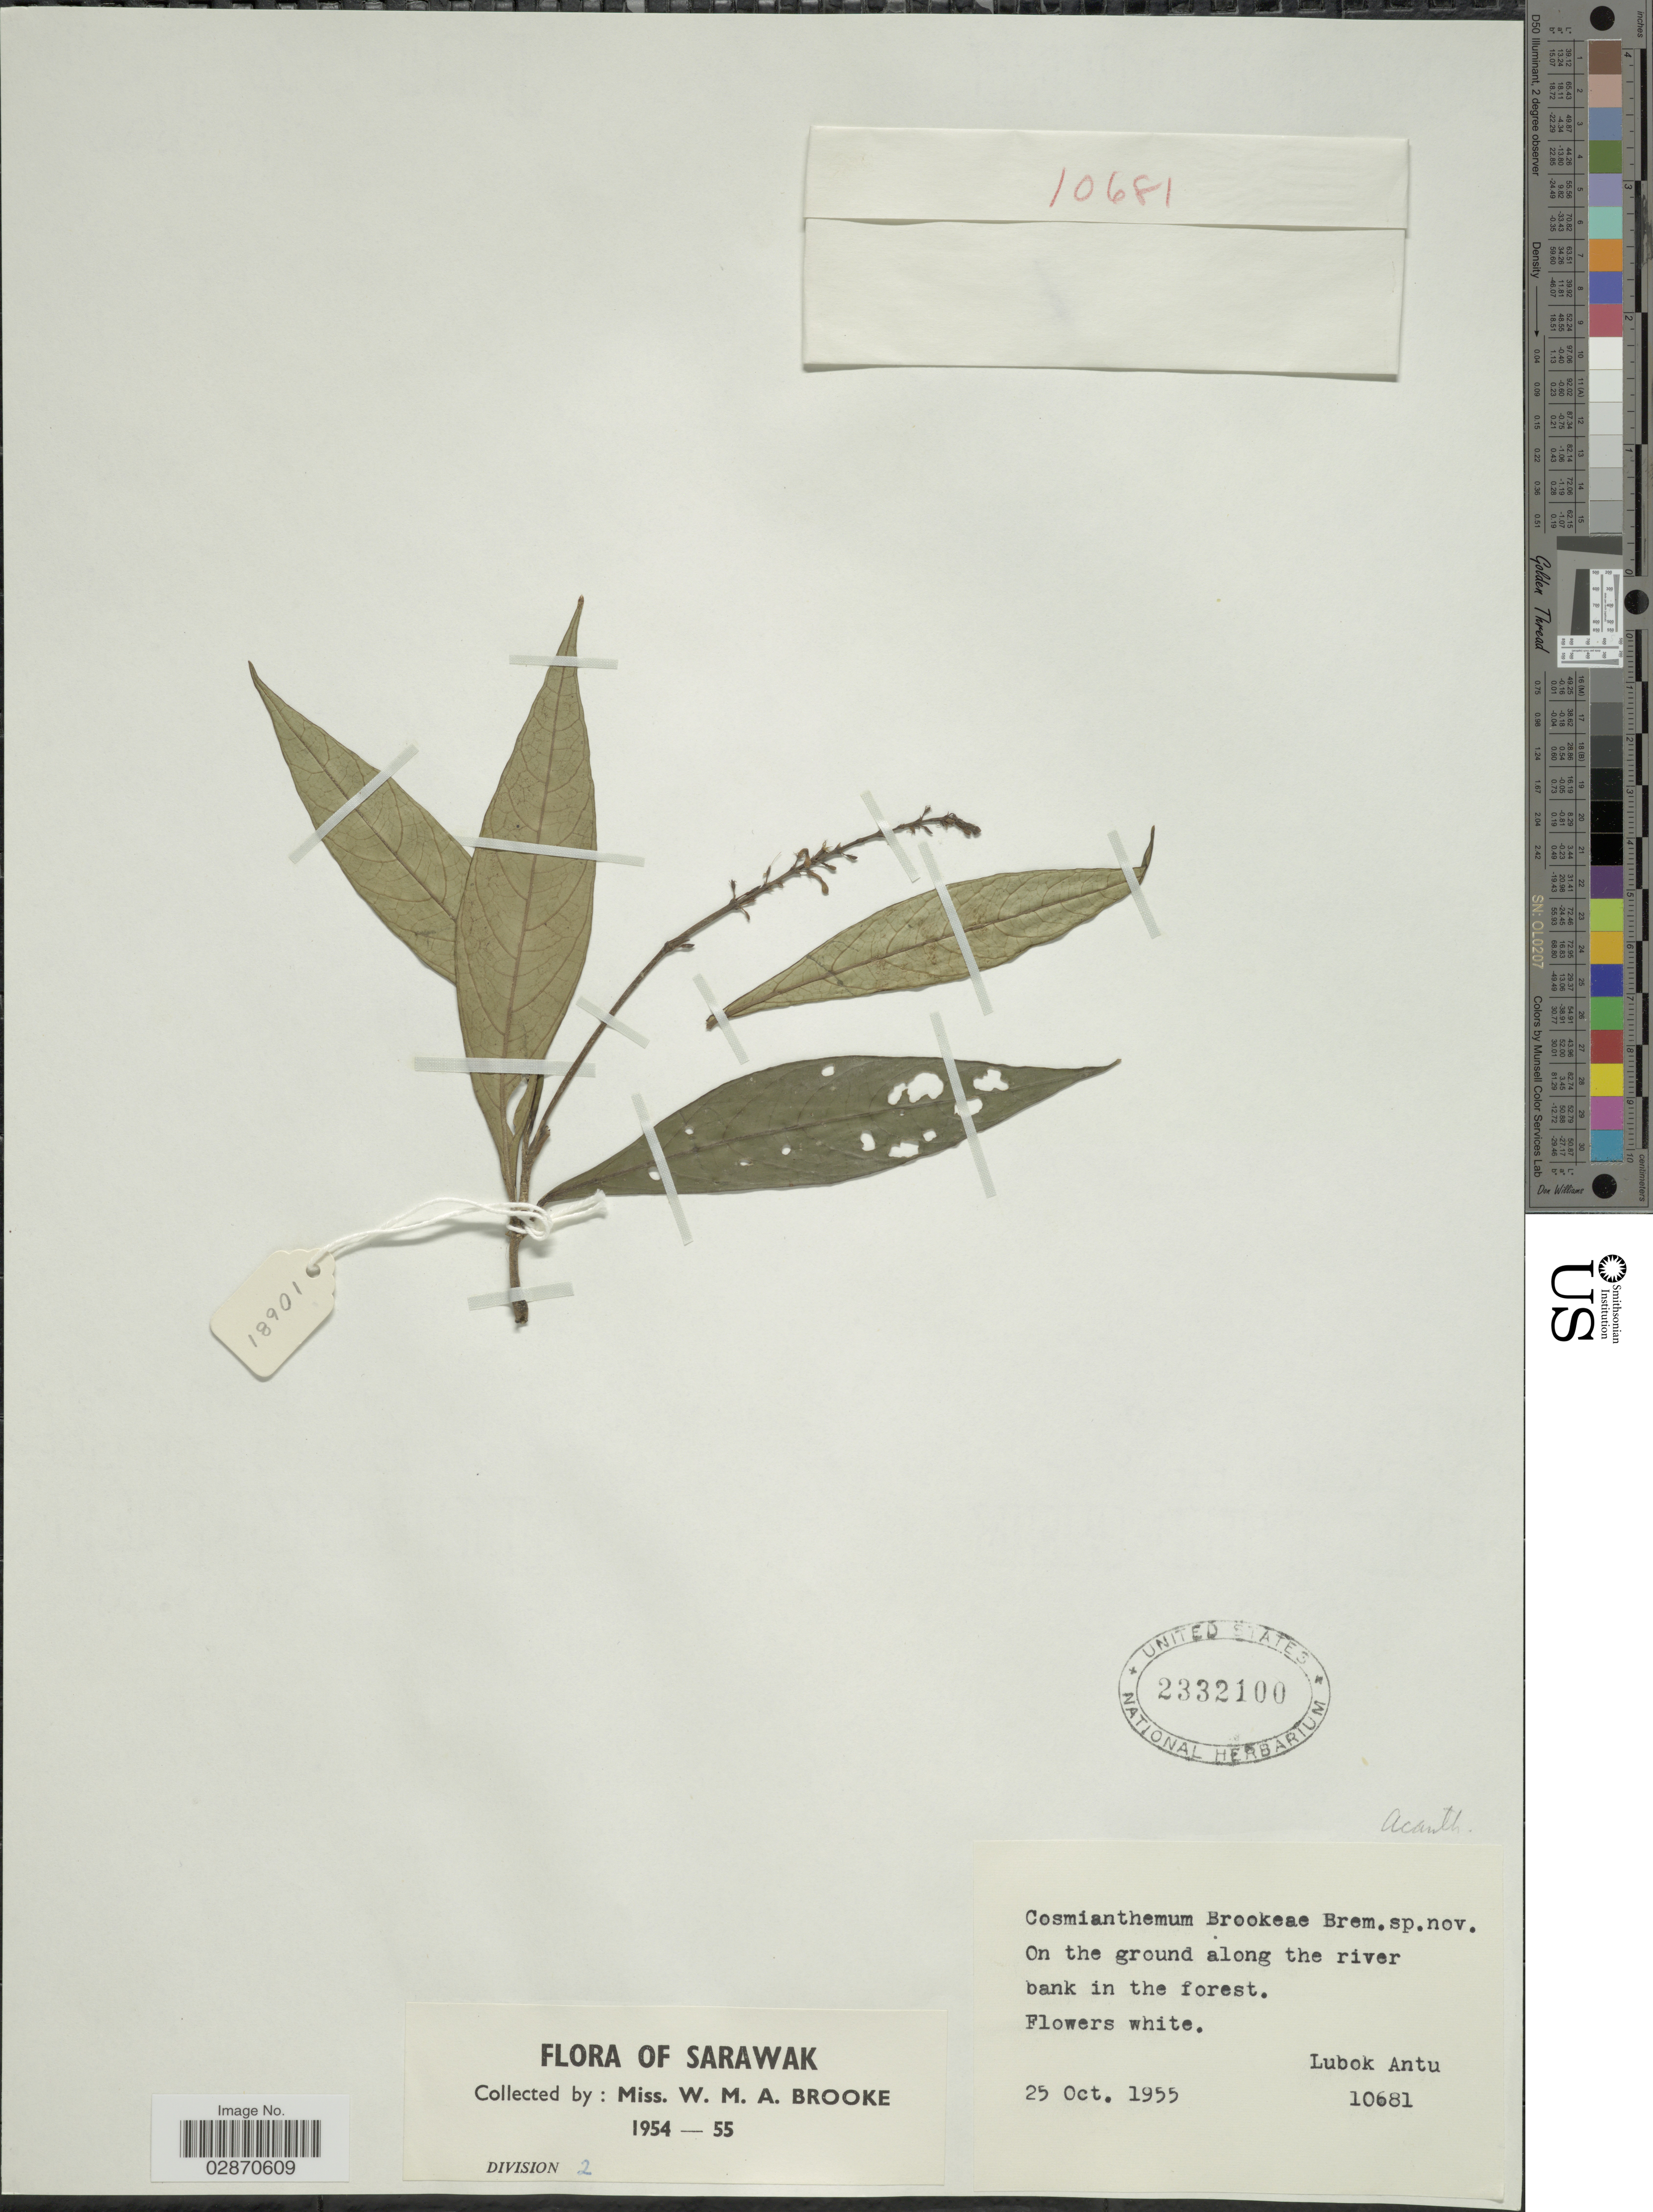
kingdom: Plantae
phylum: Tracheophyta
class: Magnoliopsida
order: Lamiales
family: Acanthaceae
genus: Cosmianthemum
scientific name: Cosmianthemum brookeae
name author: Bremek.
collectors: W. Brooke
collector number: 10681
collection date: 1955-10-25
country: Malaysia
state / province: Sarawak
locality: Lubok Antu.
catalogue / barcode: US 2332100